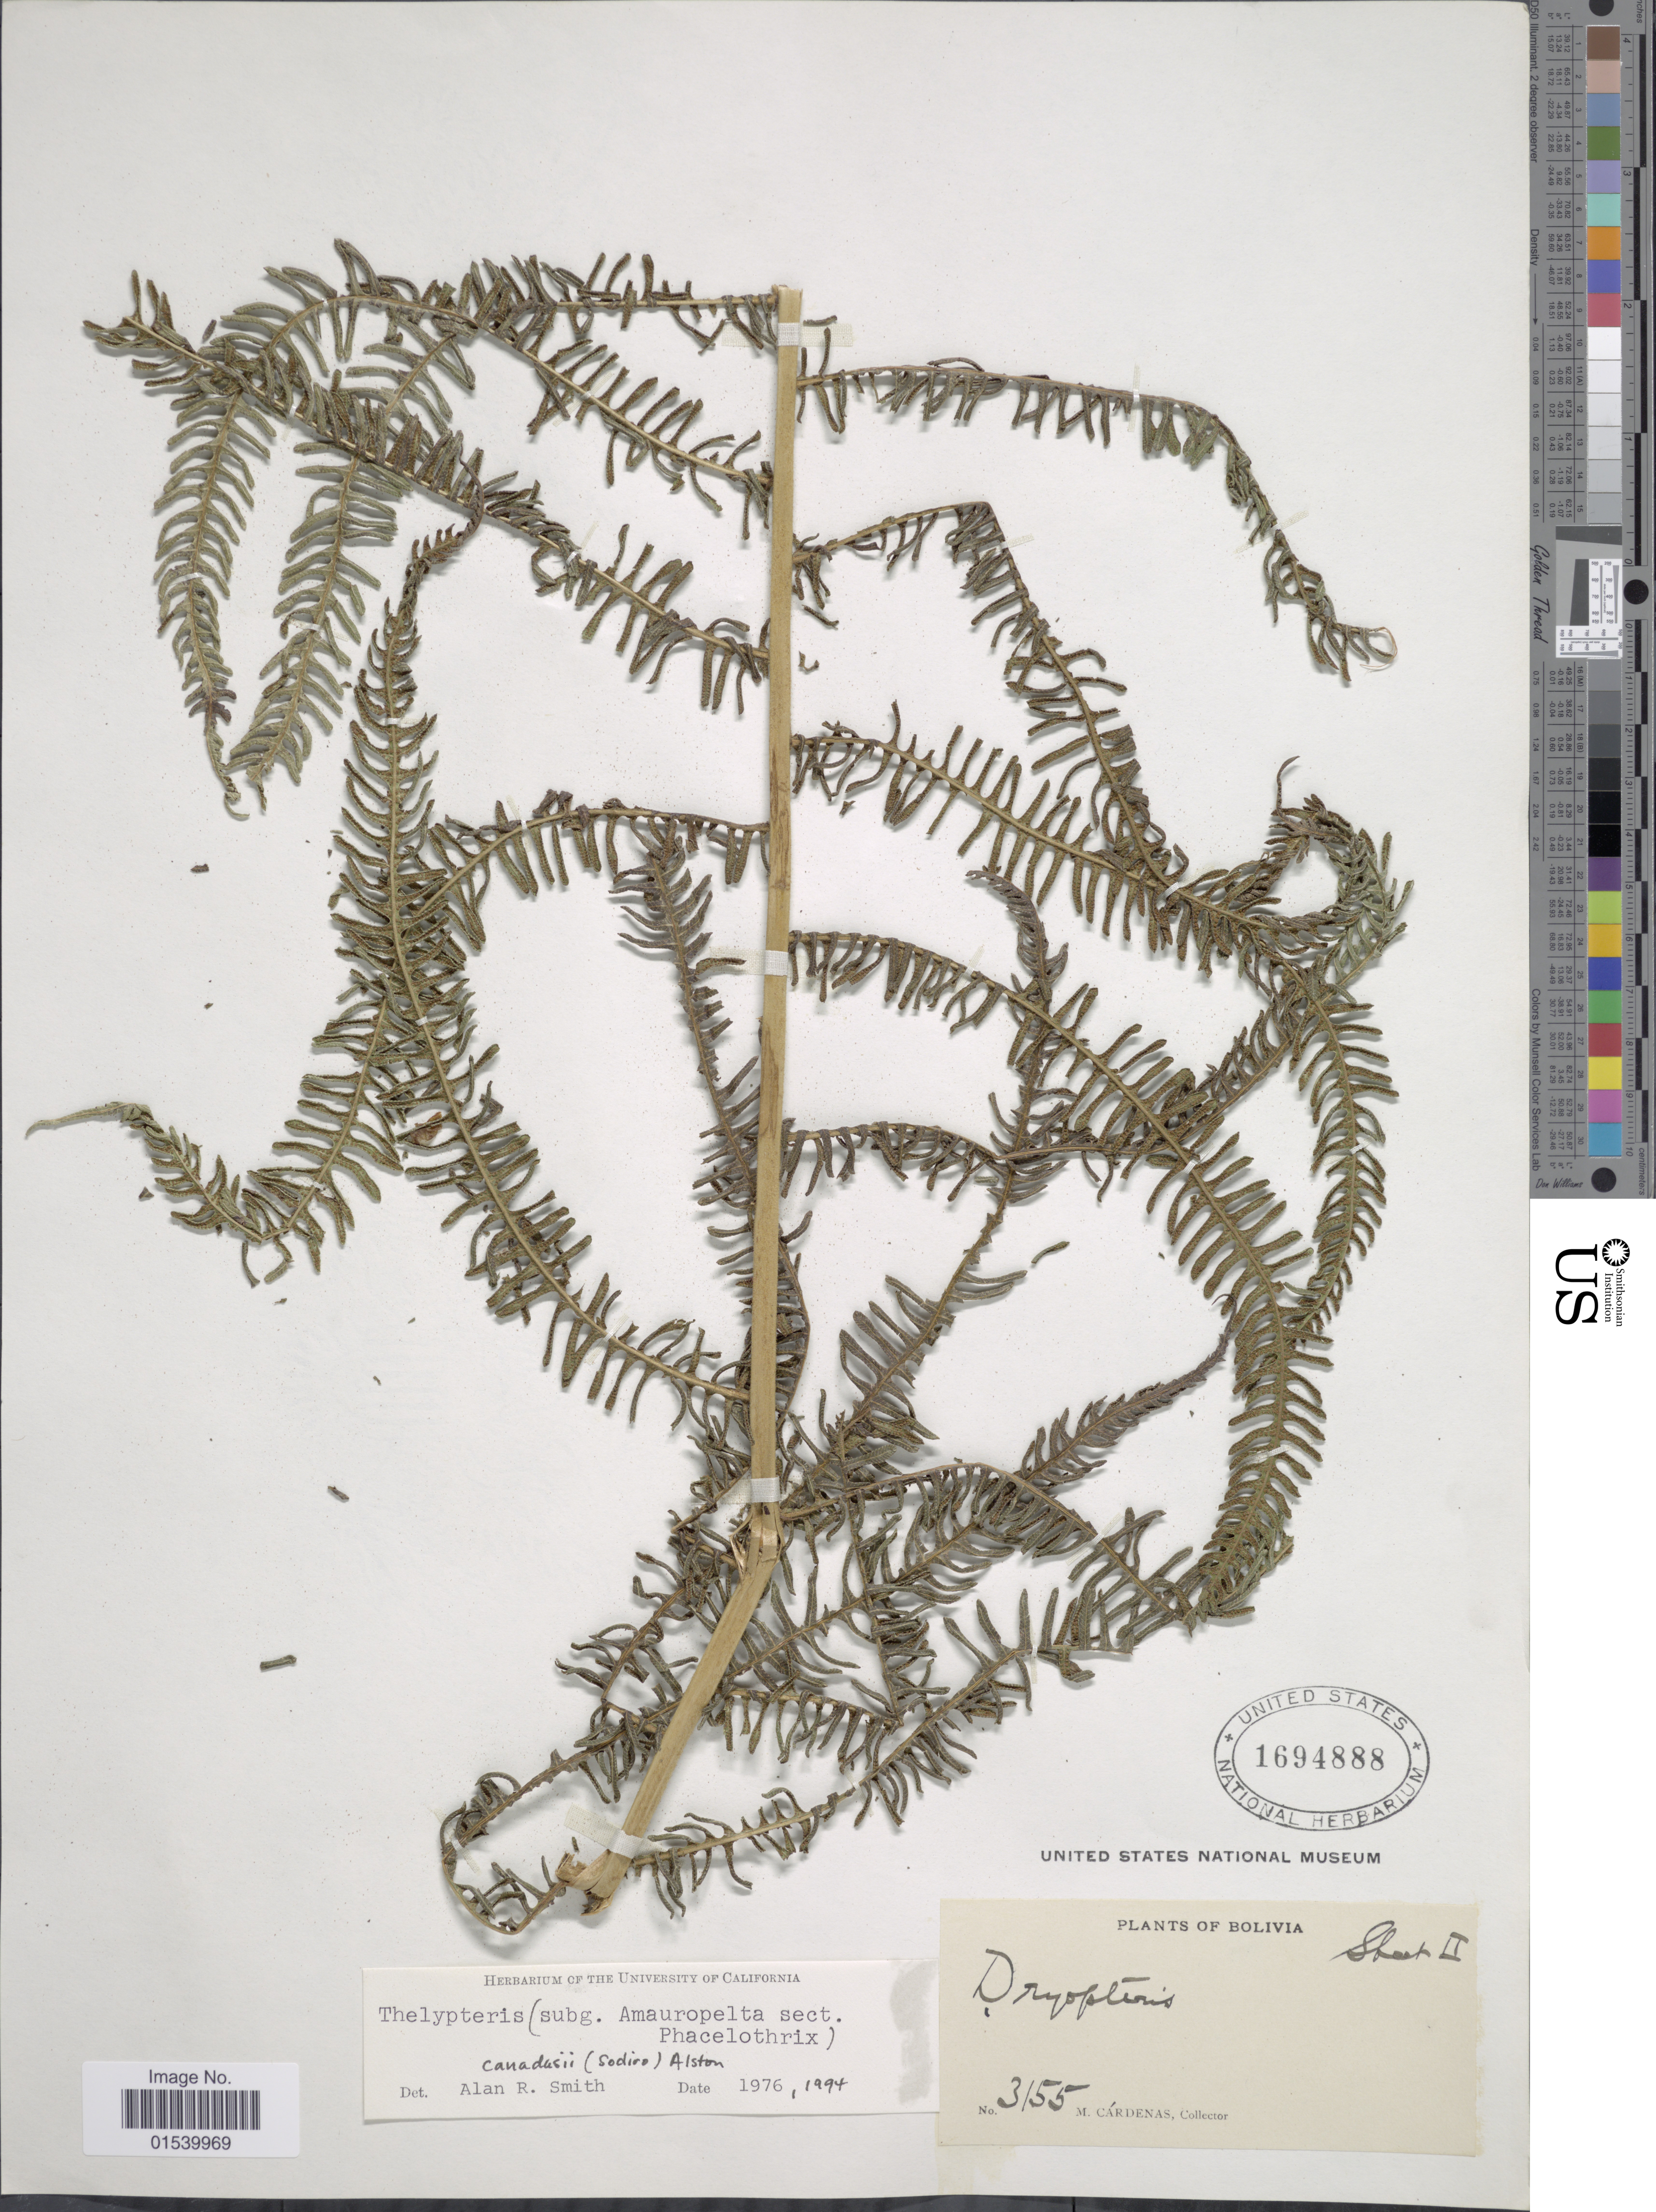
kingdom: Plantae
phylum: Tracheophyta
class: Polypodiopsida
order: Polypodiales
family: Thelypteridaceae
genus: Amauropelta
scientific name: Amauropelta canadasii (Sodiro) comb. nov., ined. 2015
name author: (Sodiro)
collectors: M. Cárdenas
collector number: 3155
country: Bolivia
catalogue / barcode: US 1694888